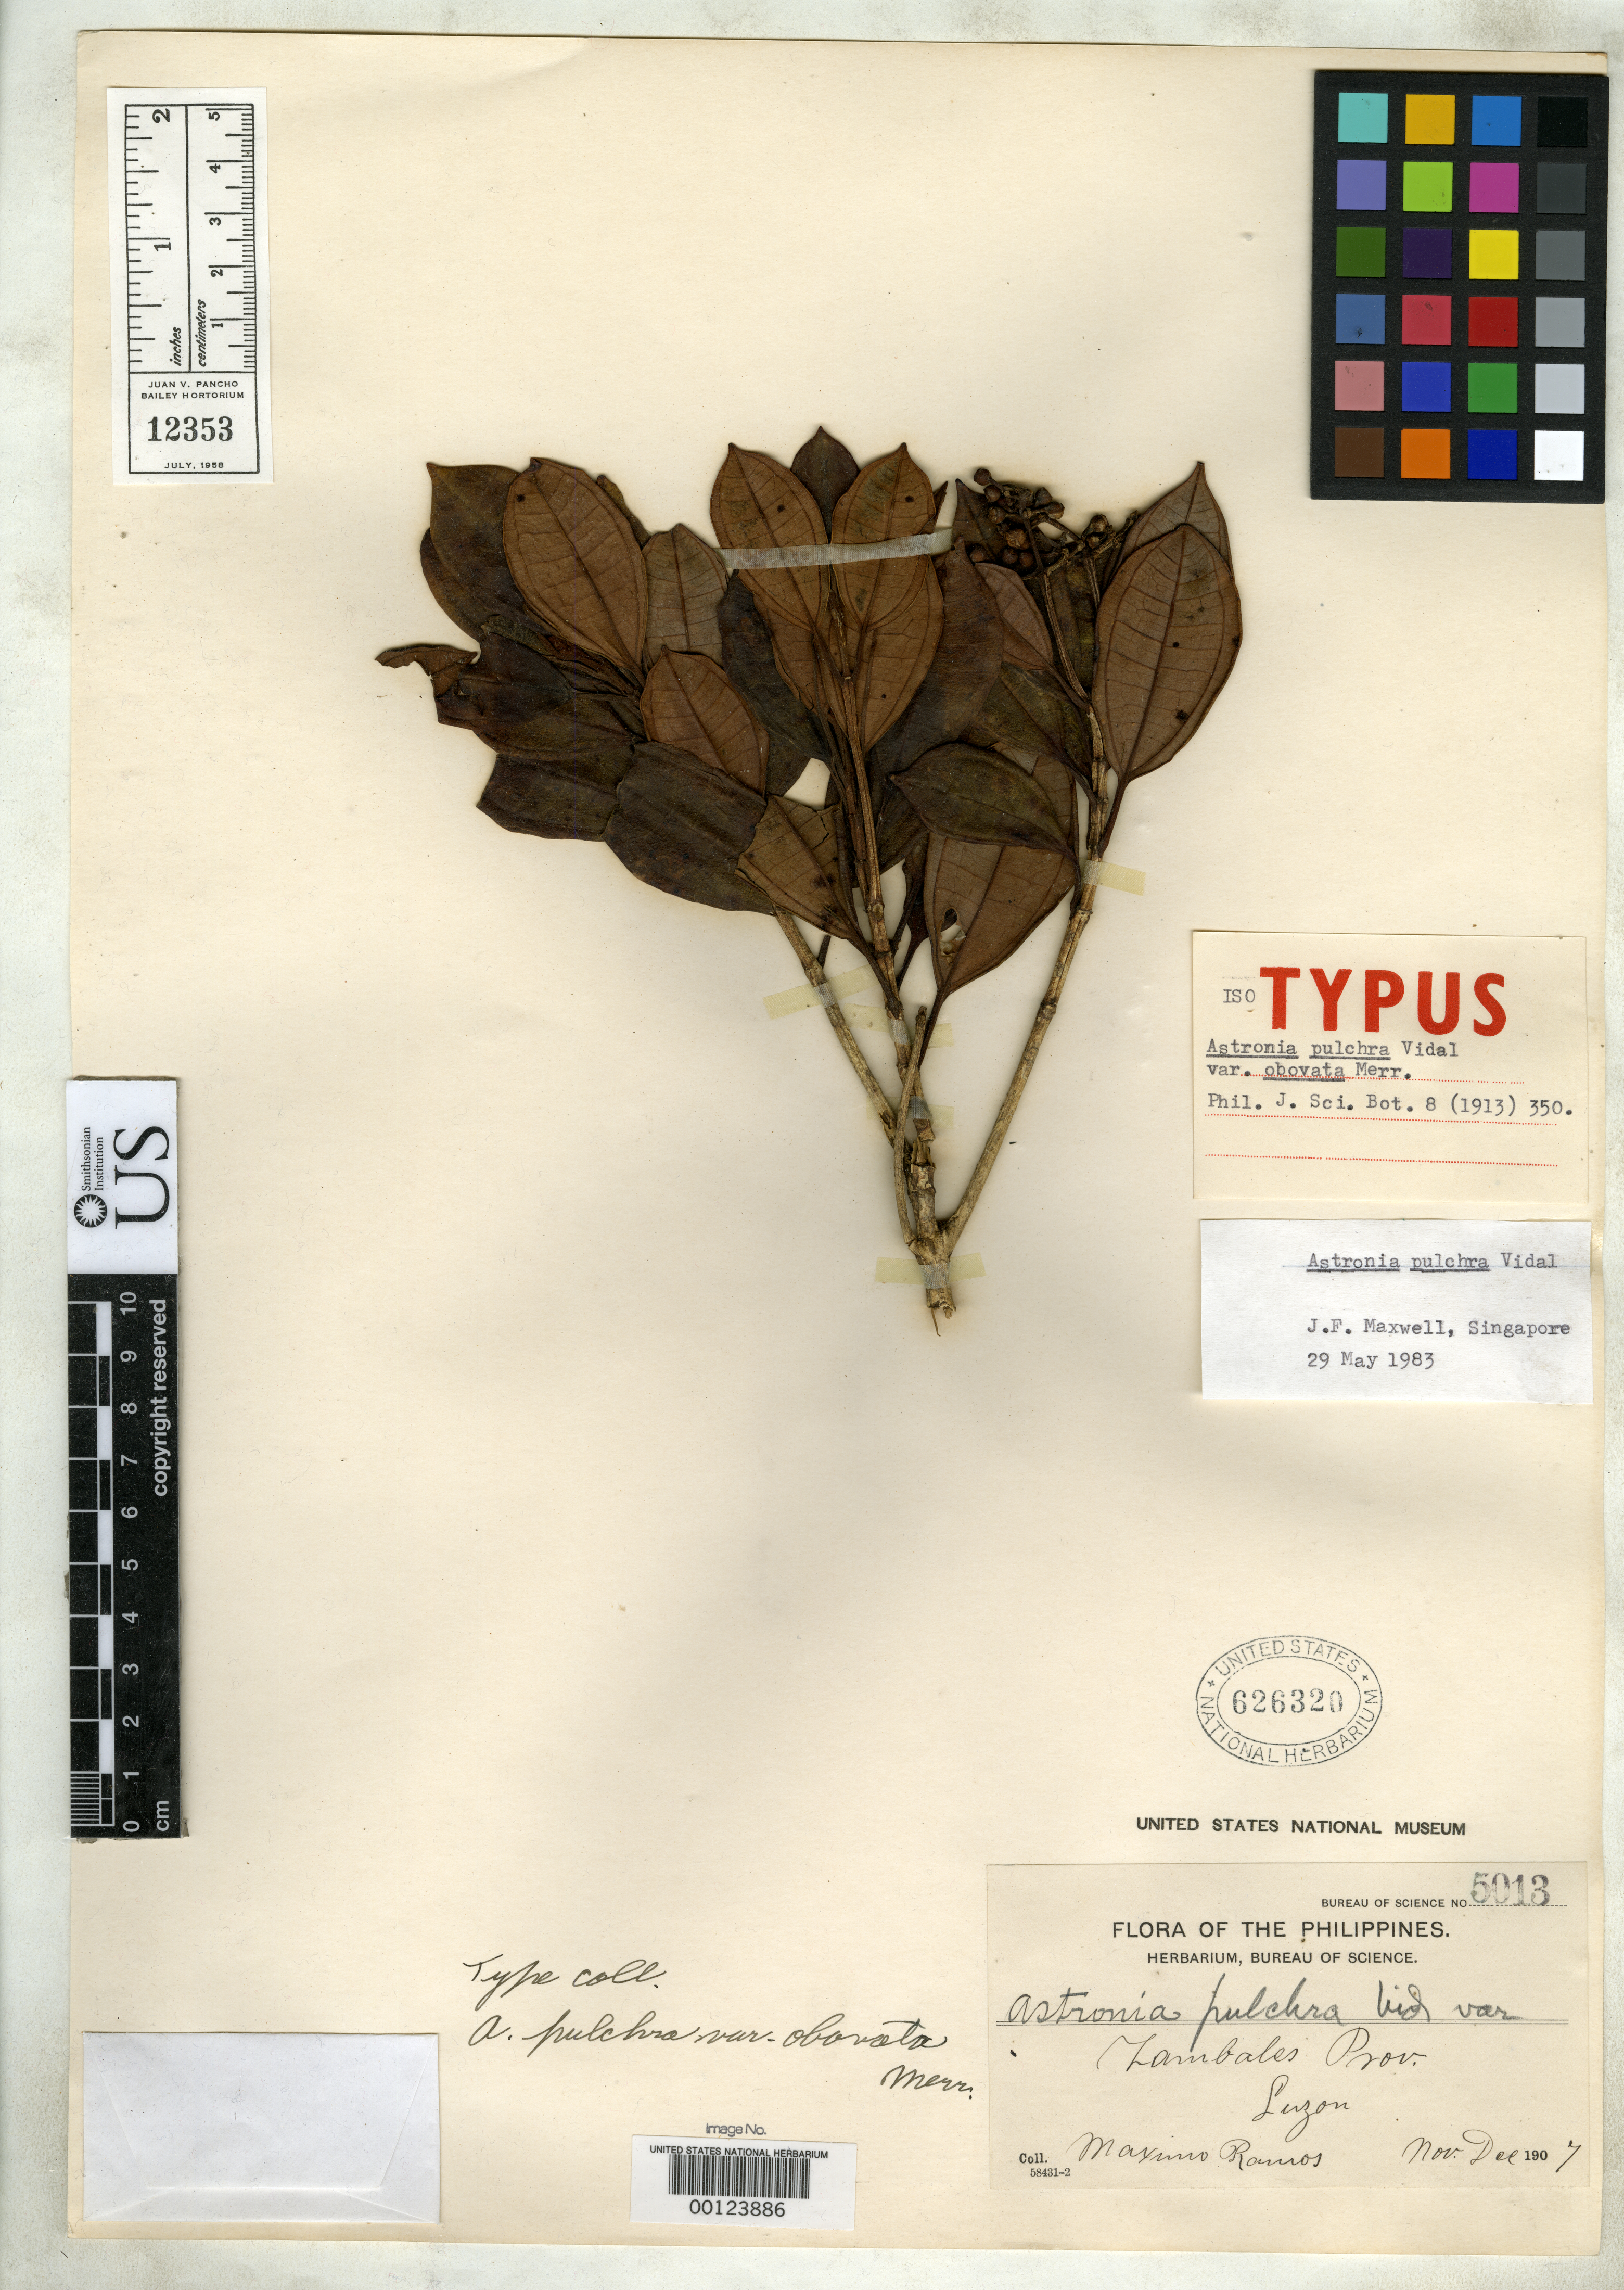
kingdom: Plantae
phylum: Tracheophyta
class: Magnoliopsida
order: Myrtales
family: Melastomataceae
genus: Astronia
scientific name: Astronia pulchra var. obovata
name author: Merr.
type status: Isotype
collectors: M. Ramos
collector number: Bur. Sci. 5013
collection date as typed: Nov 1907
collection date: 1907-11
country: Philippines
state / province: Central Luzon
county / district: Zambales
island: Luzon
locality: Mt. Tapulao.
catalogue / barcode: US 626320